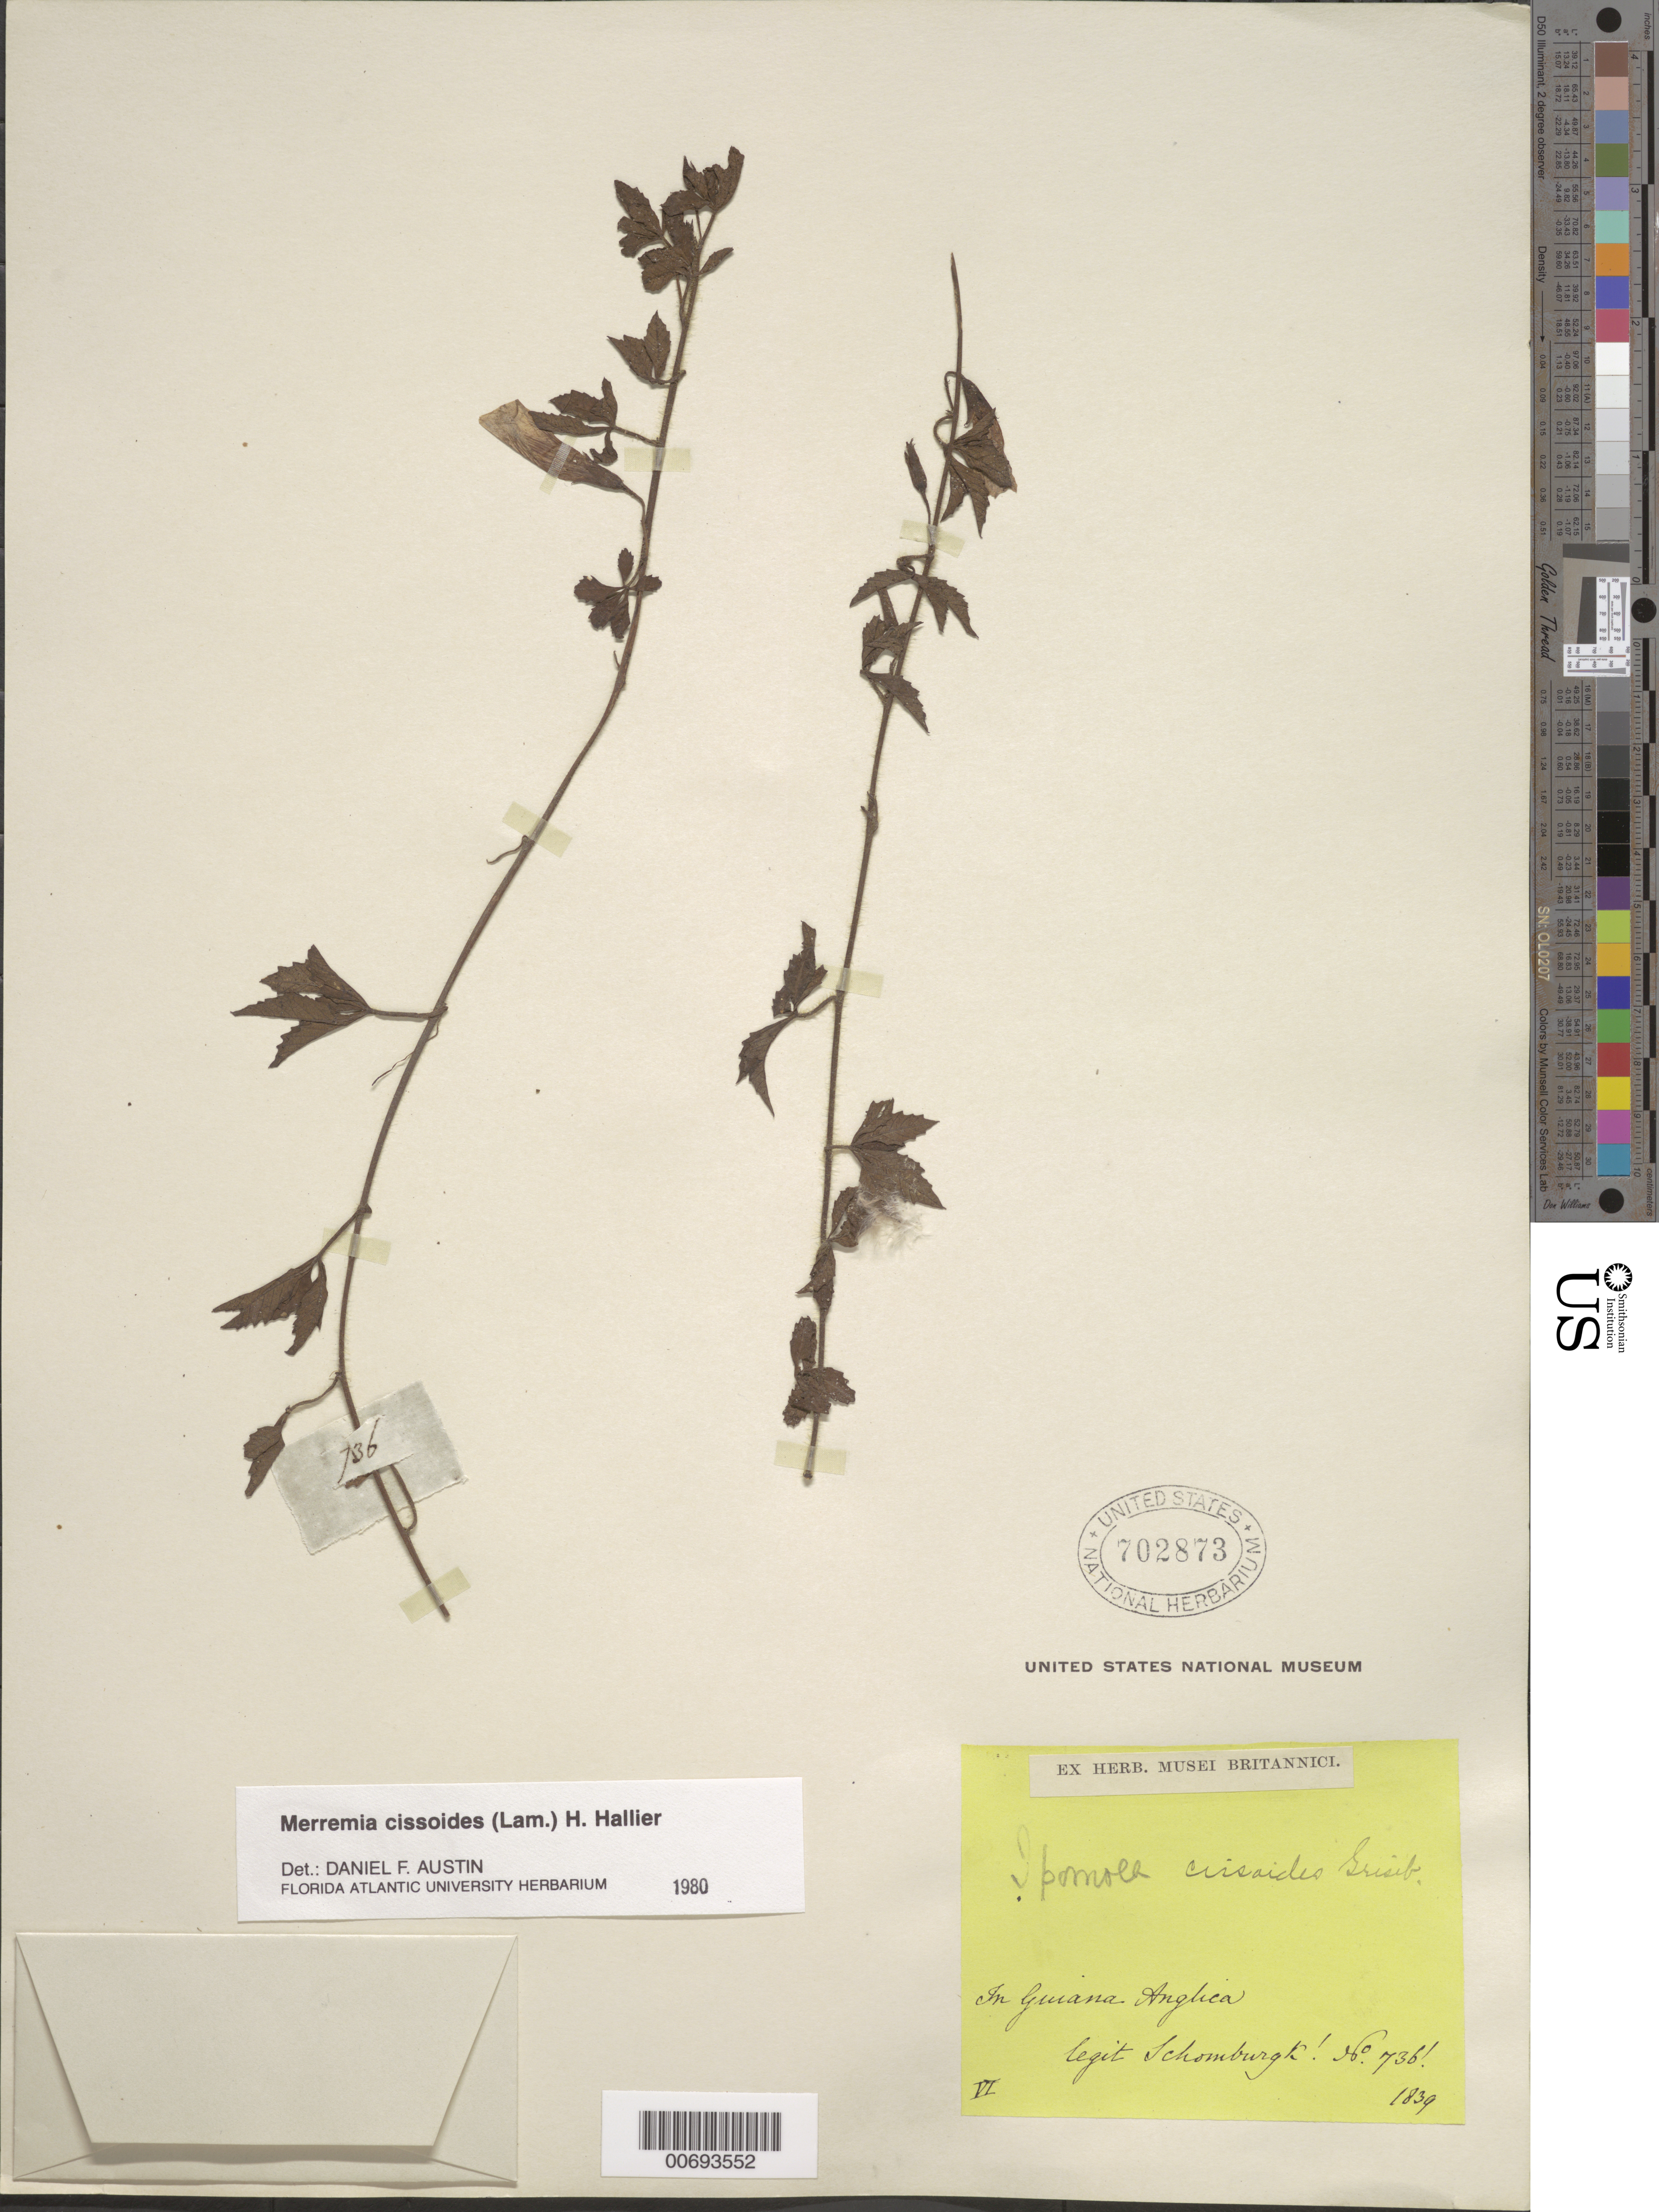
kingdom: Plantae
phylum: Tracheophyta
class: Magnoliopsida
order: Solanales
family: Convolvulaceae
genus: Distimake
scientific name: Distimake cissoides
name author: (Lam.) A. R. Simões & Staples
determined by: Strong, Mark T., (BOT), Smithsonian Institution - National Museum of Natural History (UNITED STATES)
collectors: R. H. Schomburgk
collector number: I 736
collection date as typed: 1839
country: Guyana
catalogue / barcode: US 702873